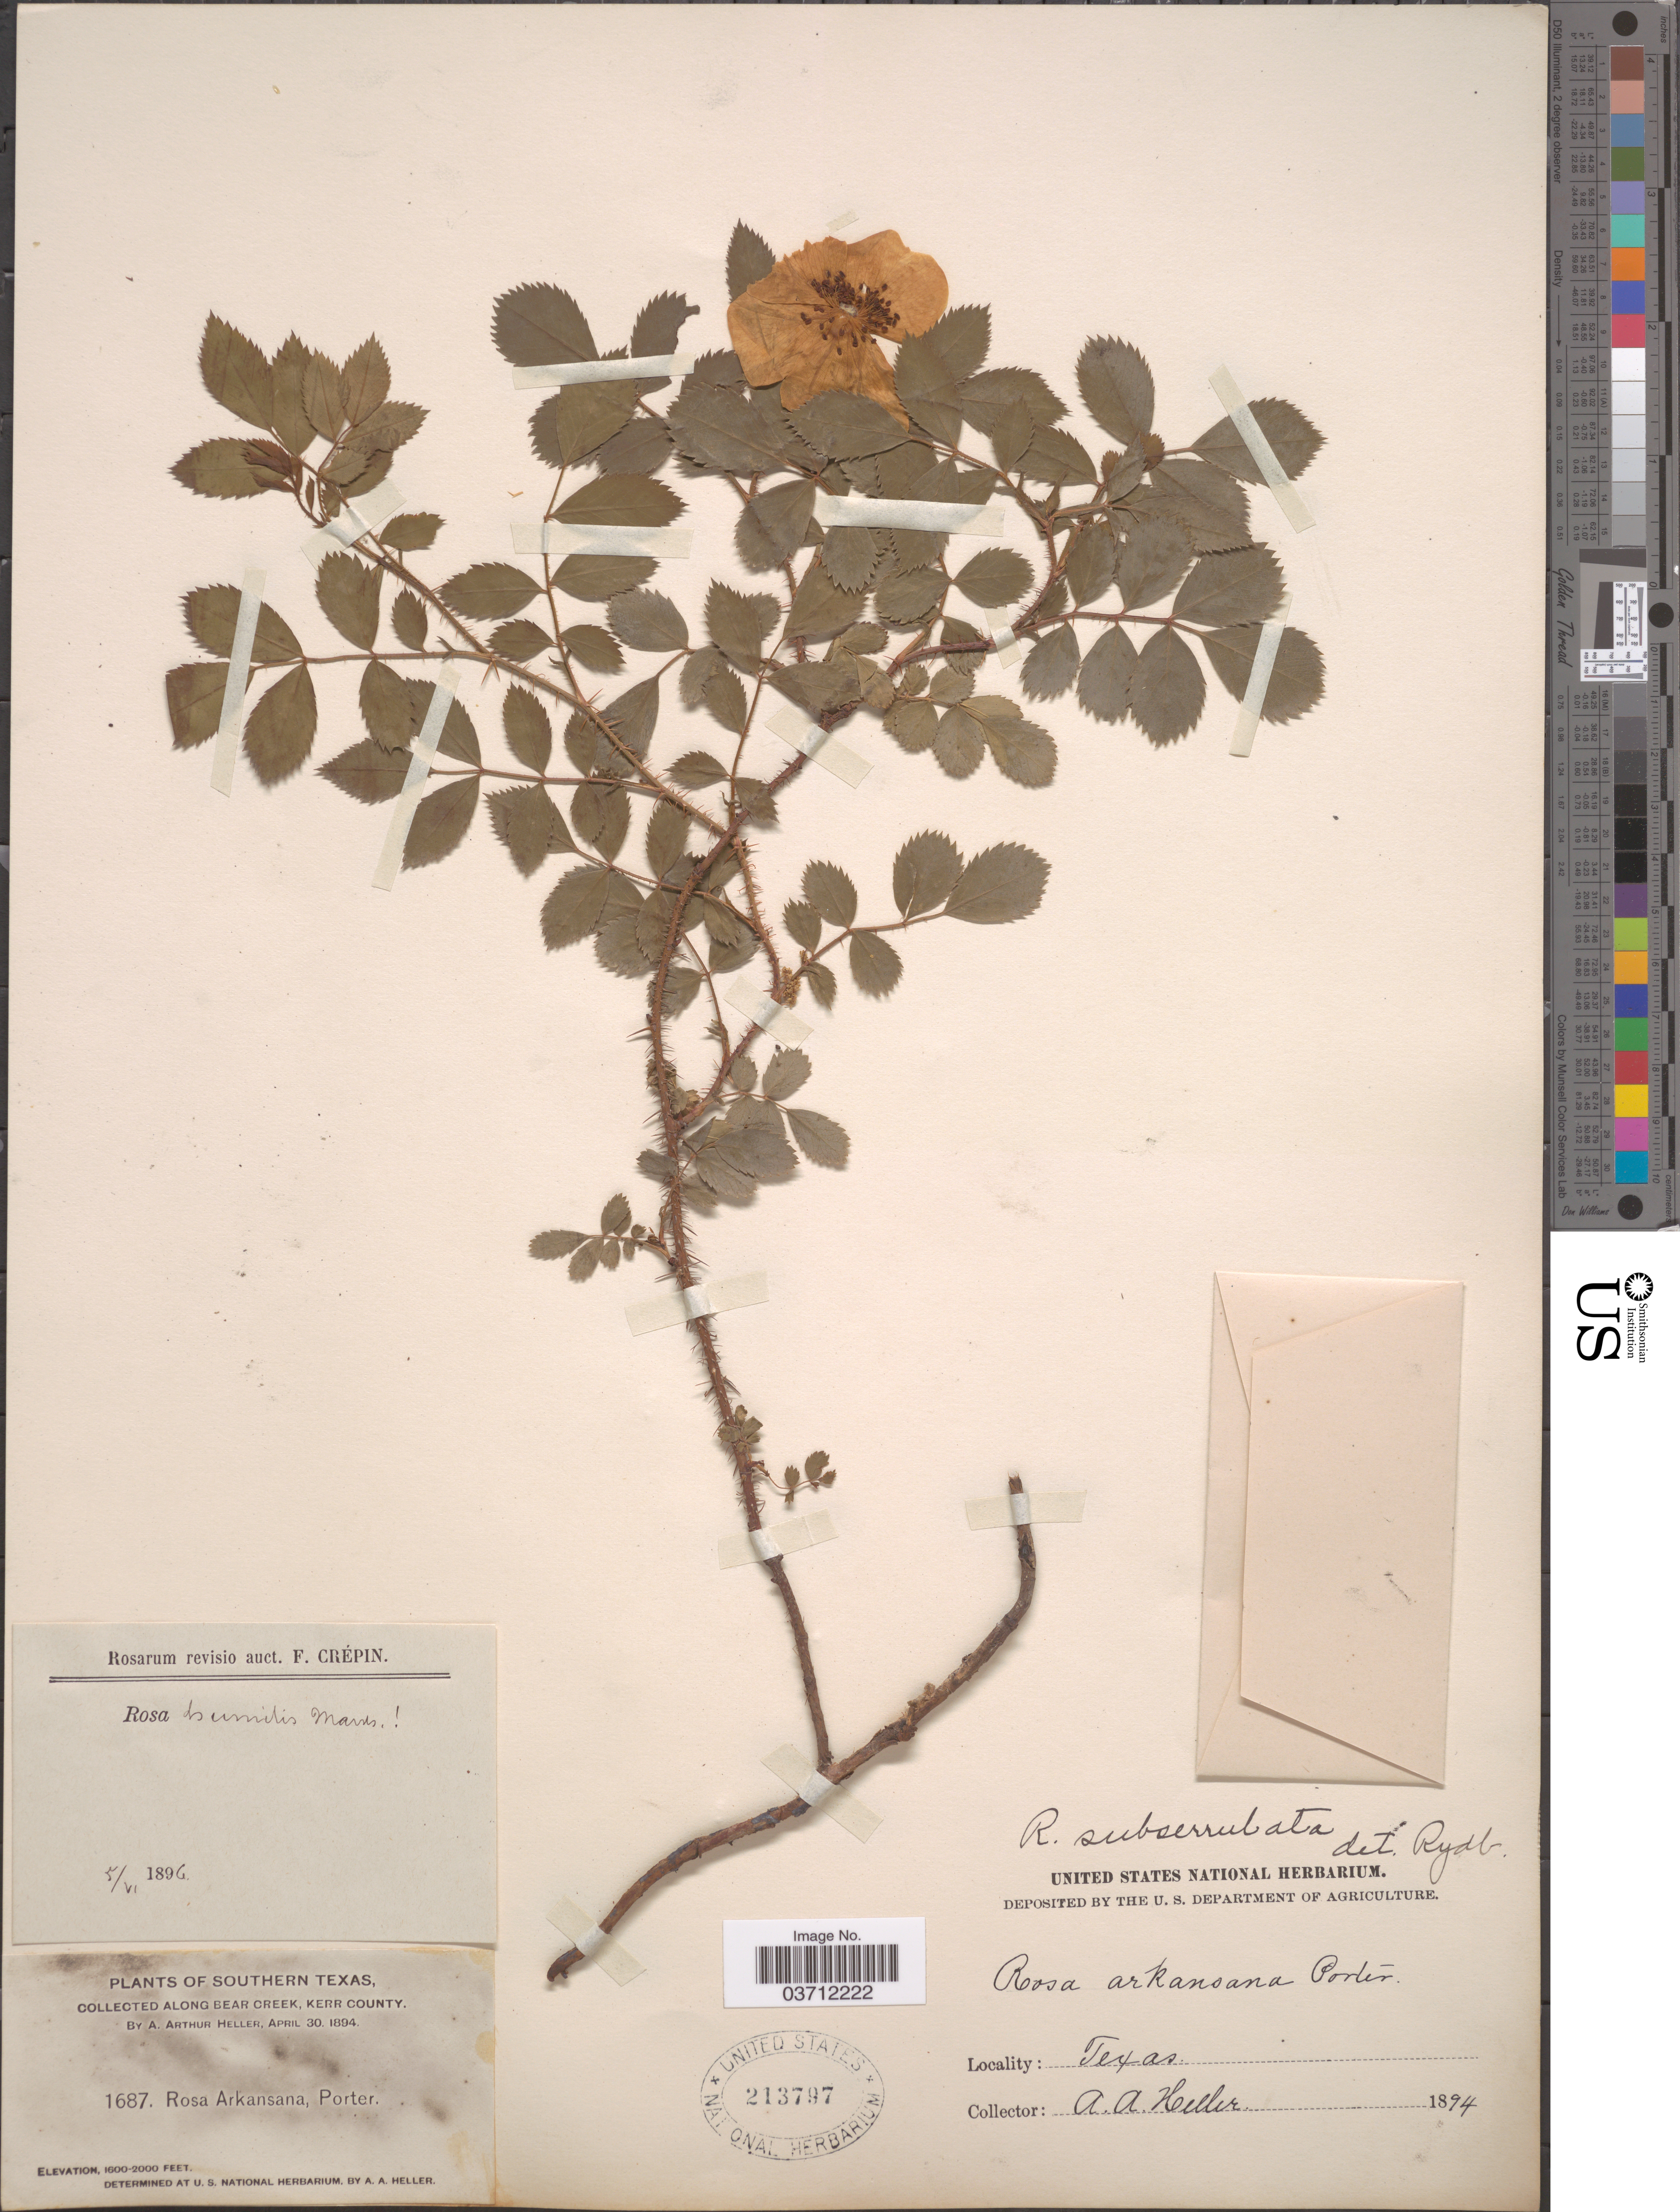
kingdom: Plantae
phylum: Tracheophyta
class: Magnoliopsida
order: Rosales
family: Rosaceae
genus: Rosa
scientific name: Rosa subserrulata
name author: Rydb.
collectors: A. A. Heller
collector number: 1687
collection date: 1894-04-30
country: United States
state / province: Texas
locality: Southern Texas. Along Bear Creek, Kerr County.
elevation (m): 488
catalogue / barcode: US 213797